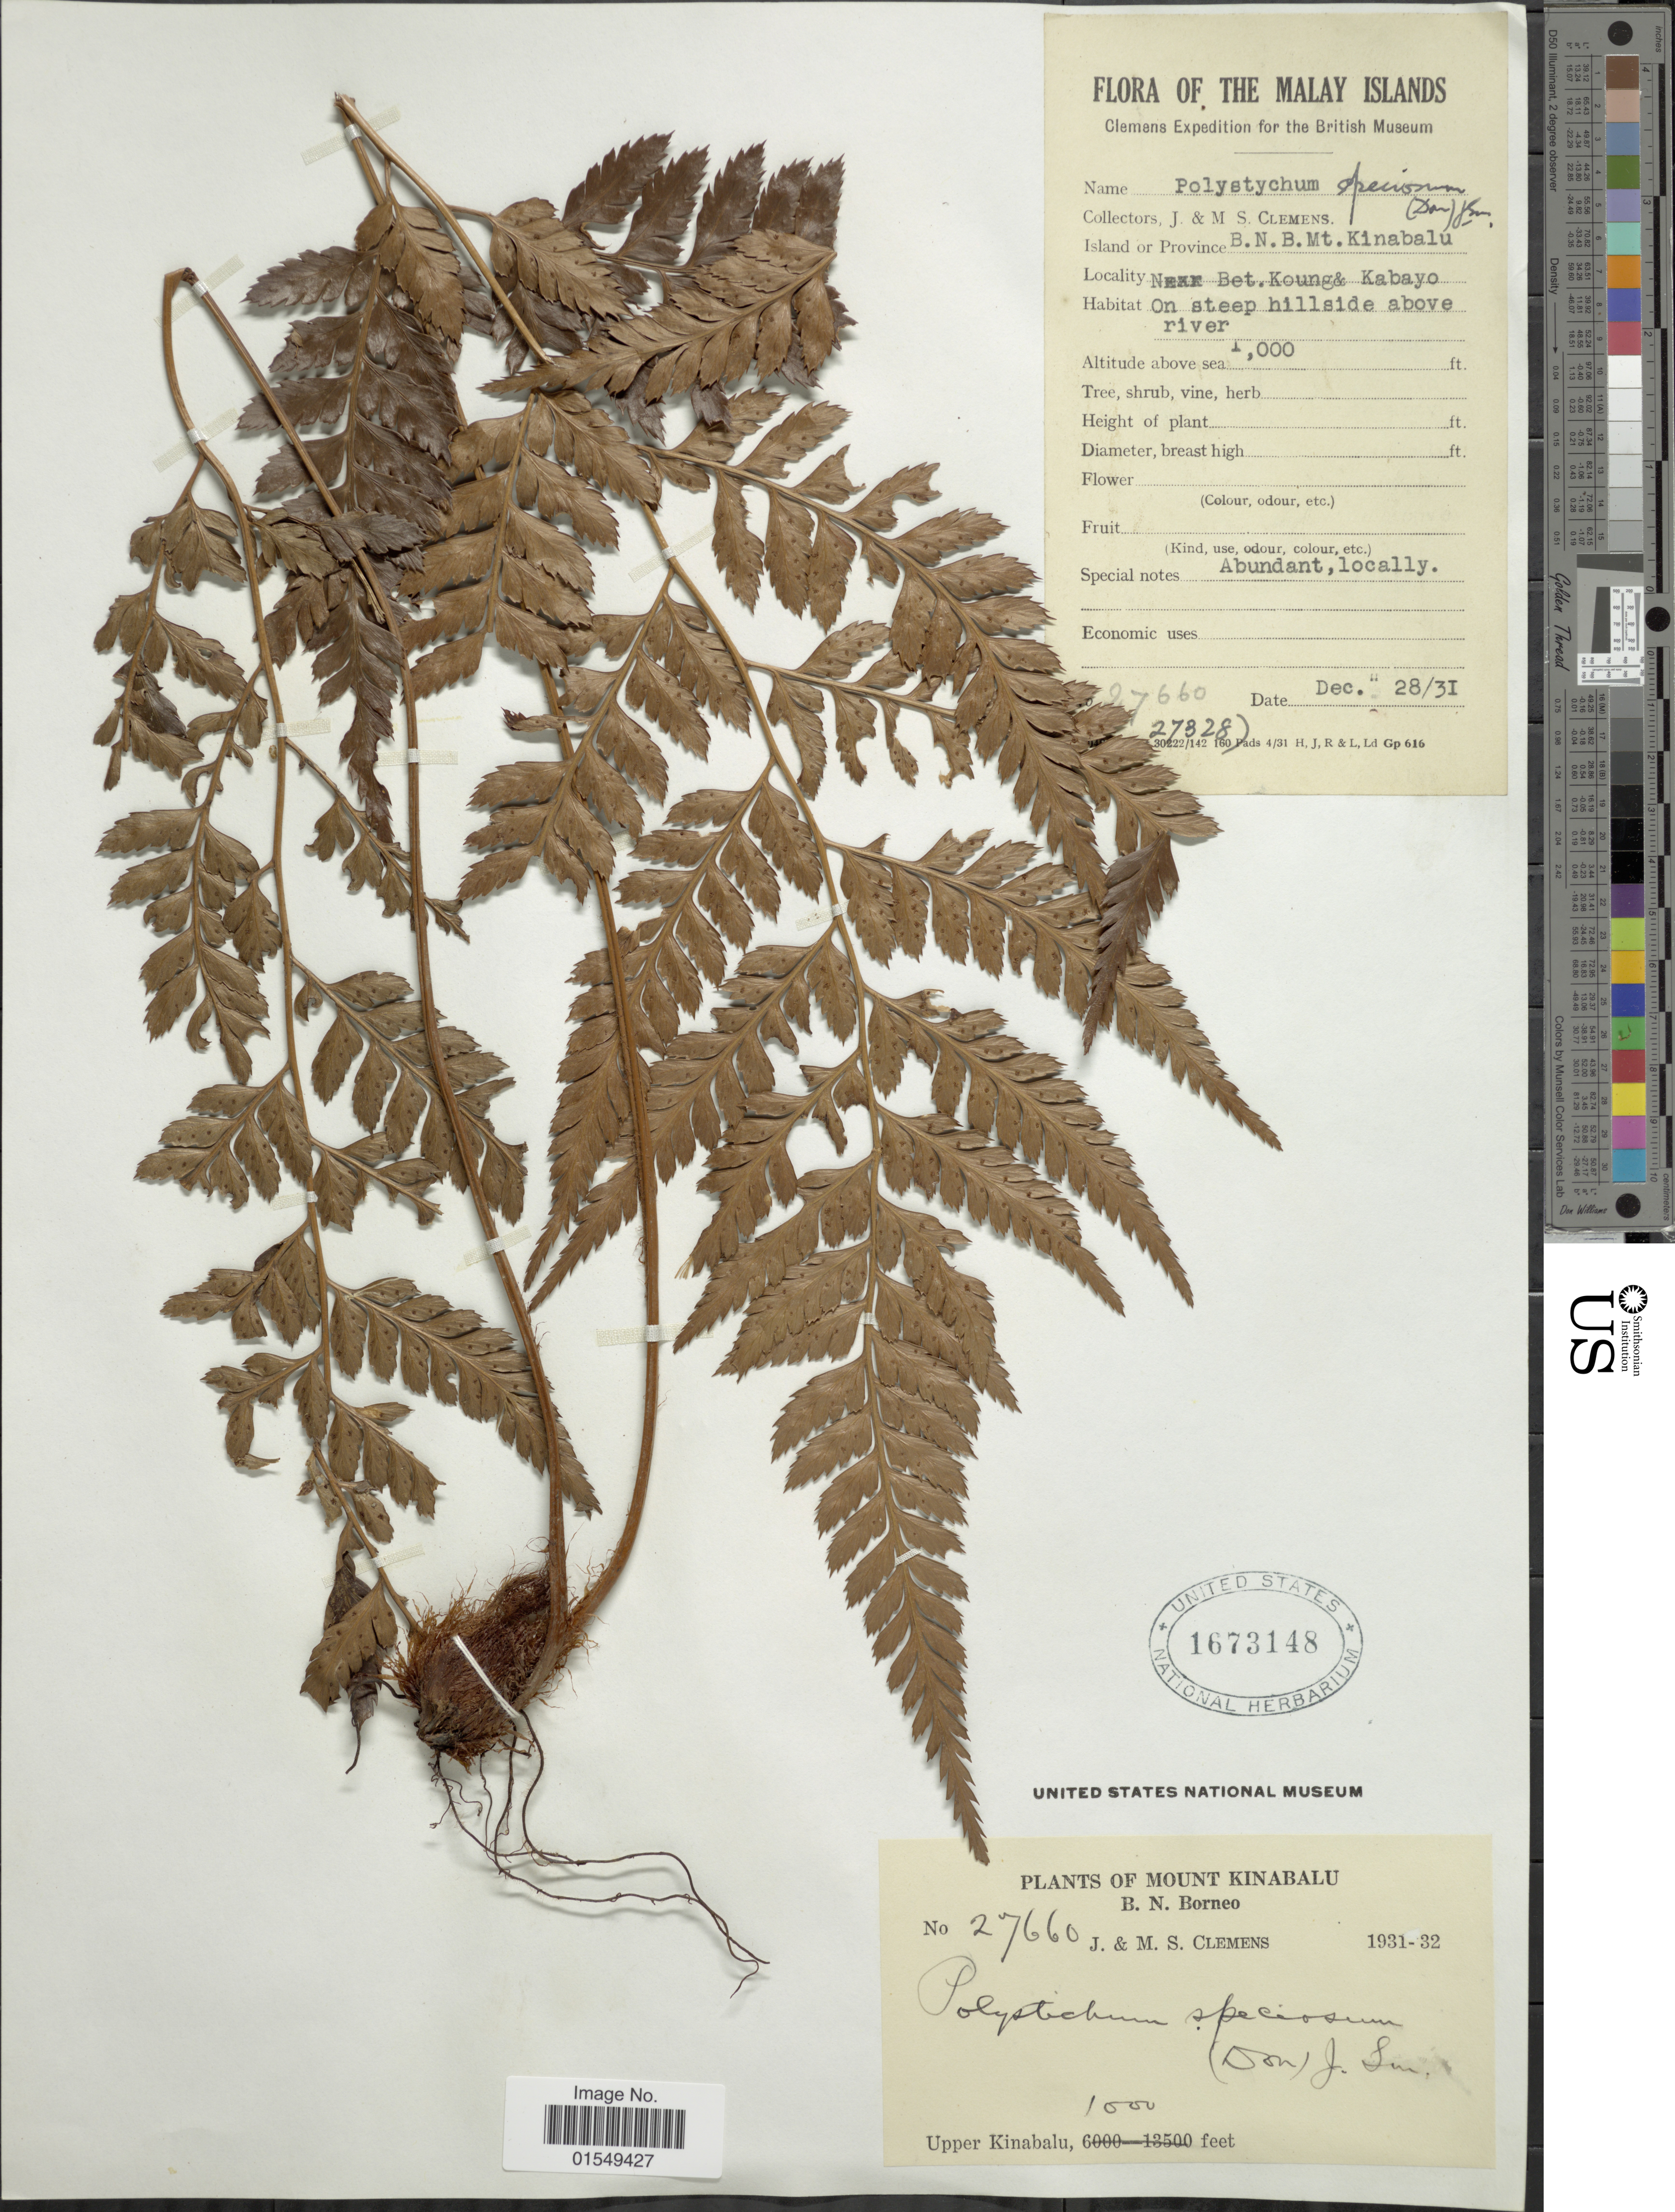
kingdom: Plantae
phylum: Tracheophyta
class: Polypodiopsida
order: Polypodiales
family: Dryopteridaceae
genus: Arachniodes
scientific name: Arachniodes speciosa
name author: (D. Don) Ching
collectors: J. Clemens & M. S. Clemens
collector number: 27660/27328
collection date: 1931-12-28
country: Malaysia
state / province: Sabah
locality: Malay Islands, Mount Kinabalu, B. N. Boreno, Upper Kinabalu, B.N.B., Kinabalu, Bet. Koung & Kabayo, on steep hillside above river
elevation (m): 305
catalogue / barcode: US 1673148